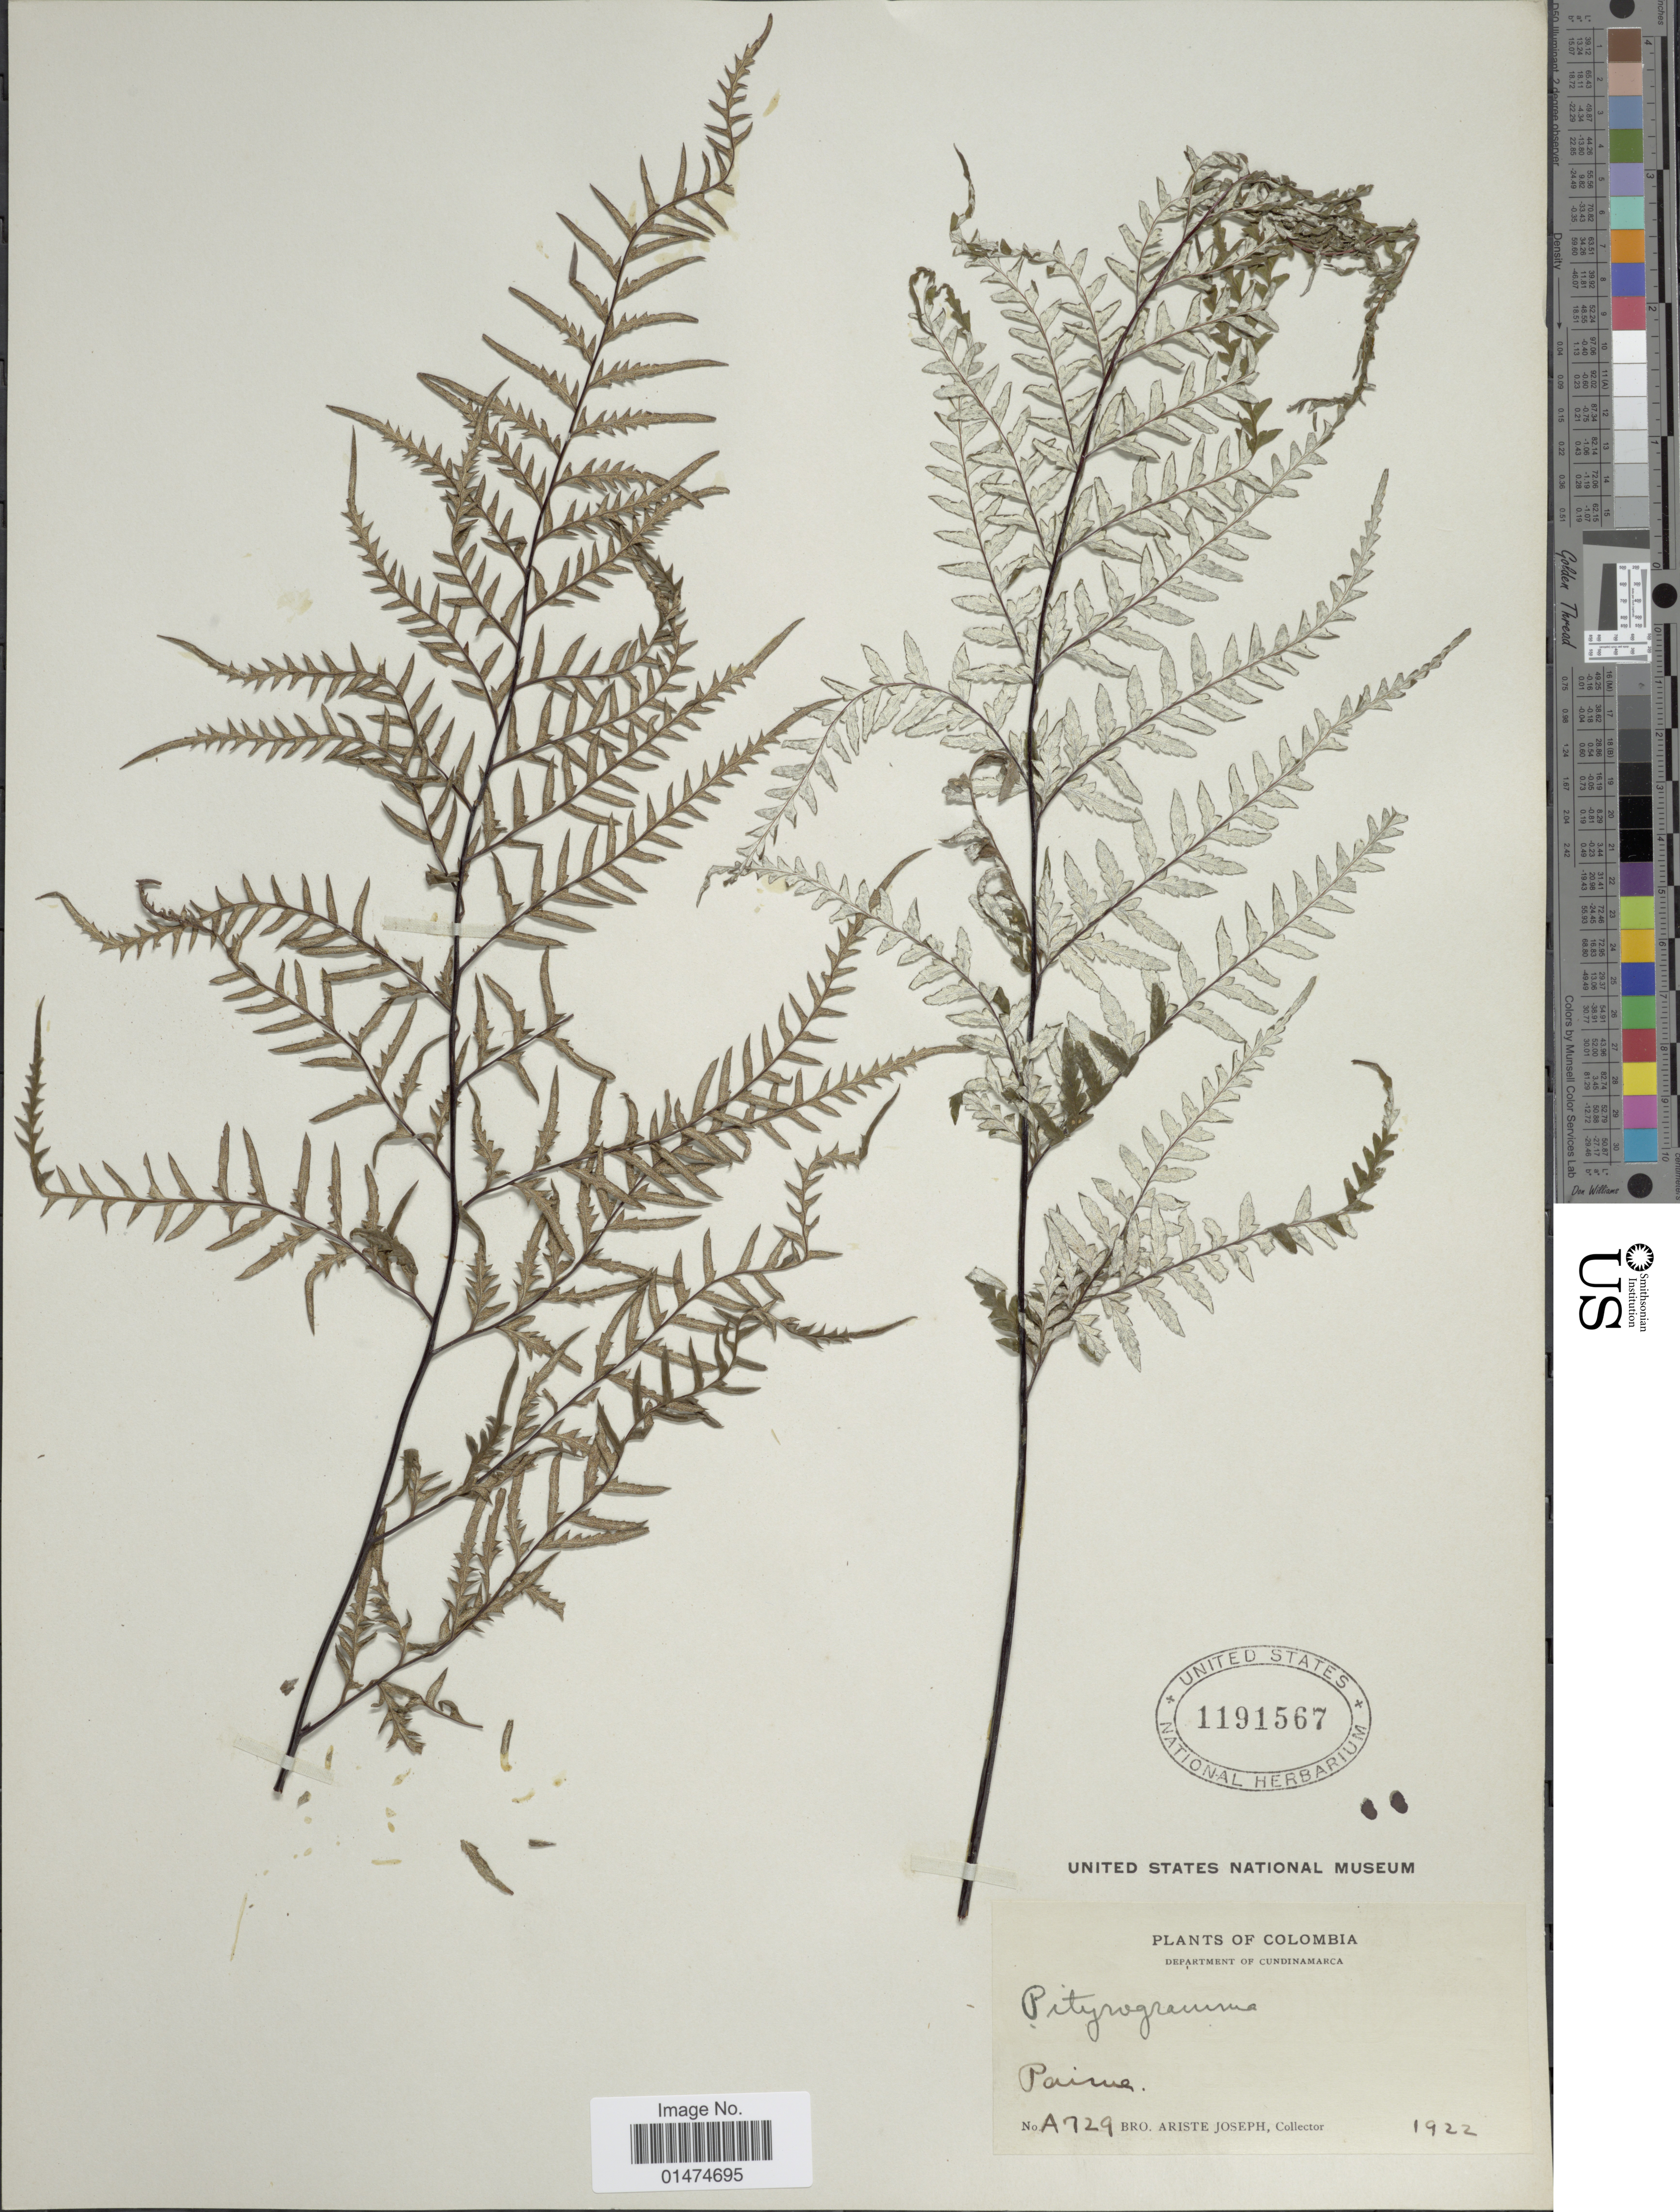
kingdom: Plantae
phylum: Tracheophyta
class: Polypodiopsida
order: Polypodiales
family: Pteridaceae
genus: Pityrogramma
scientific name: Pityrogramma calomelanos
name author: (L.) Link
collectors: Bro. Ariste-Joseph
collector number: A729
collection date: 1922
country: Colombia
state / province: Cundinamarca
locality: Deaprtment of Cundinamarca, Paime.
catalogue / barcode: US 1191567